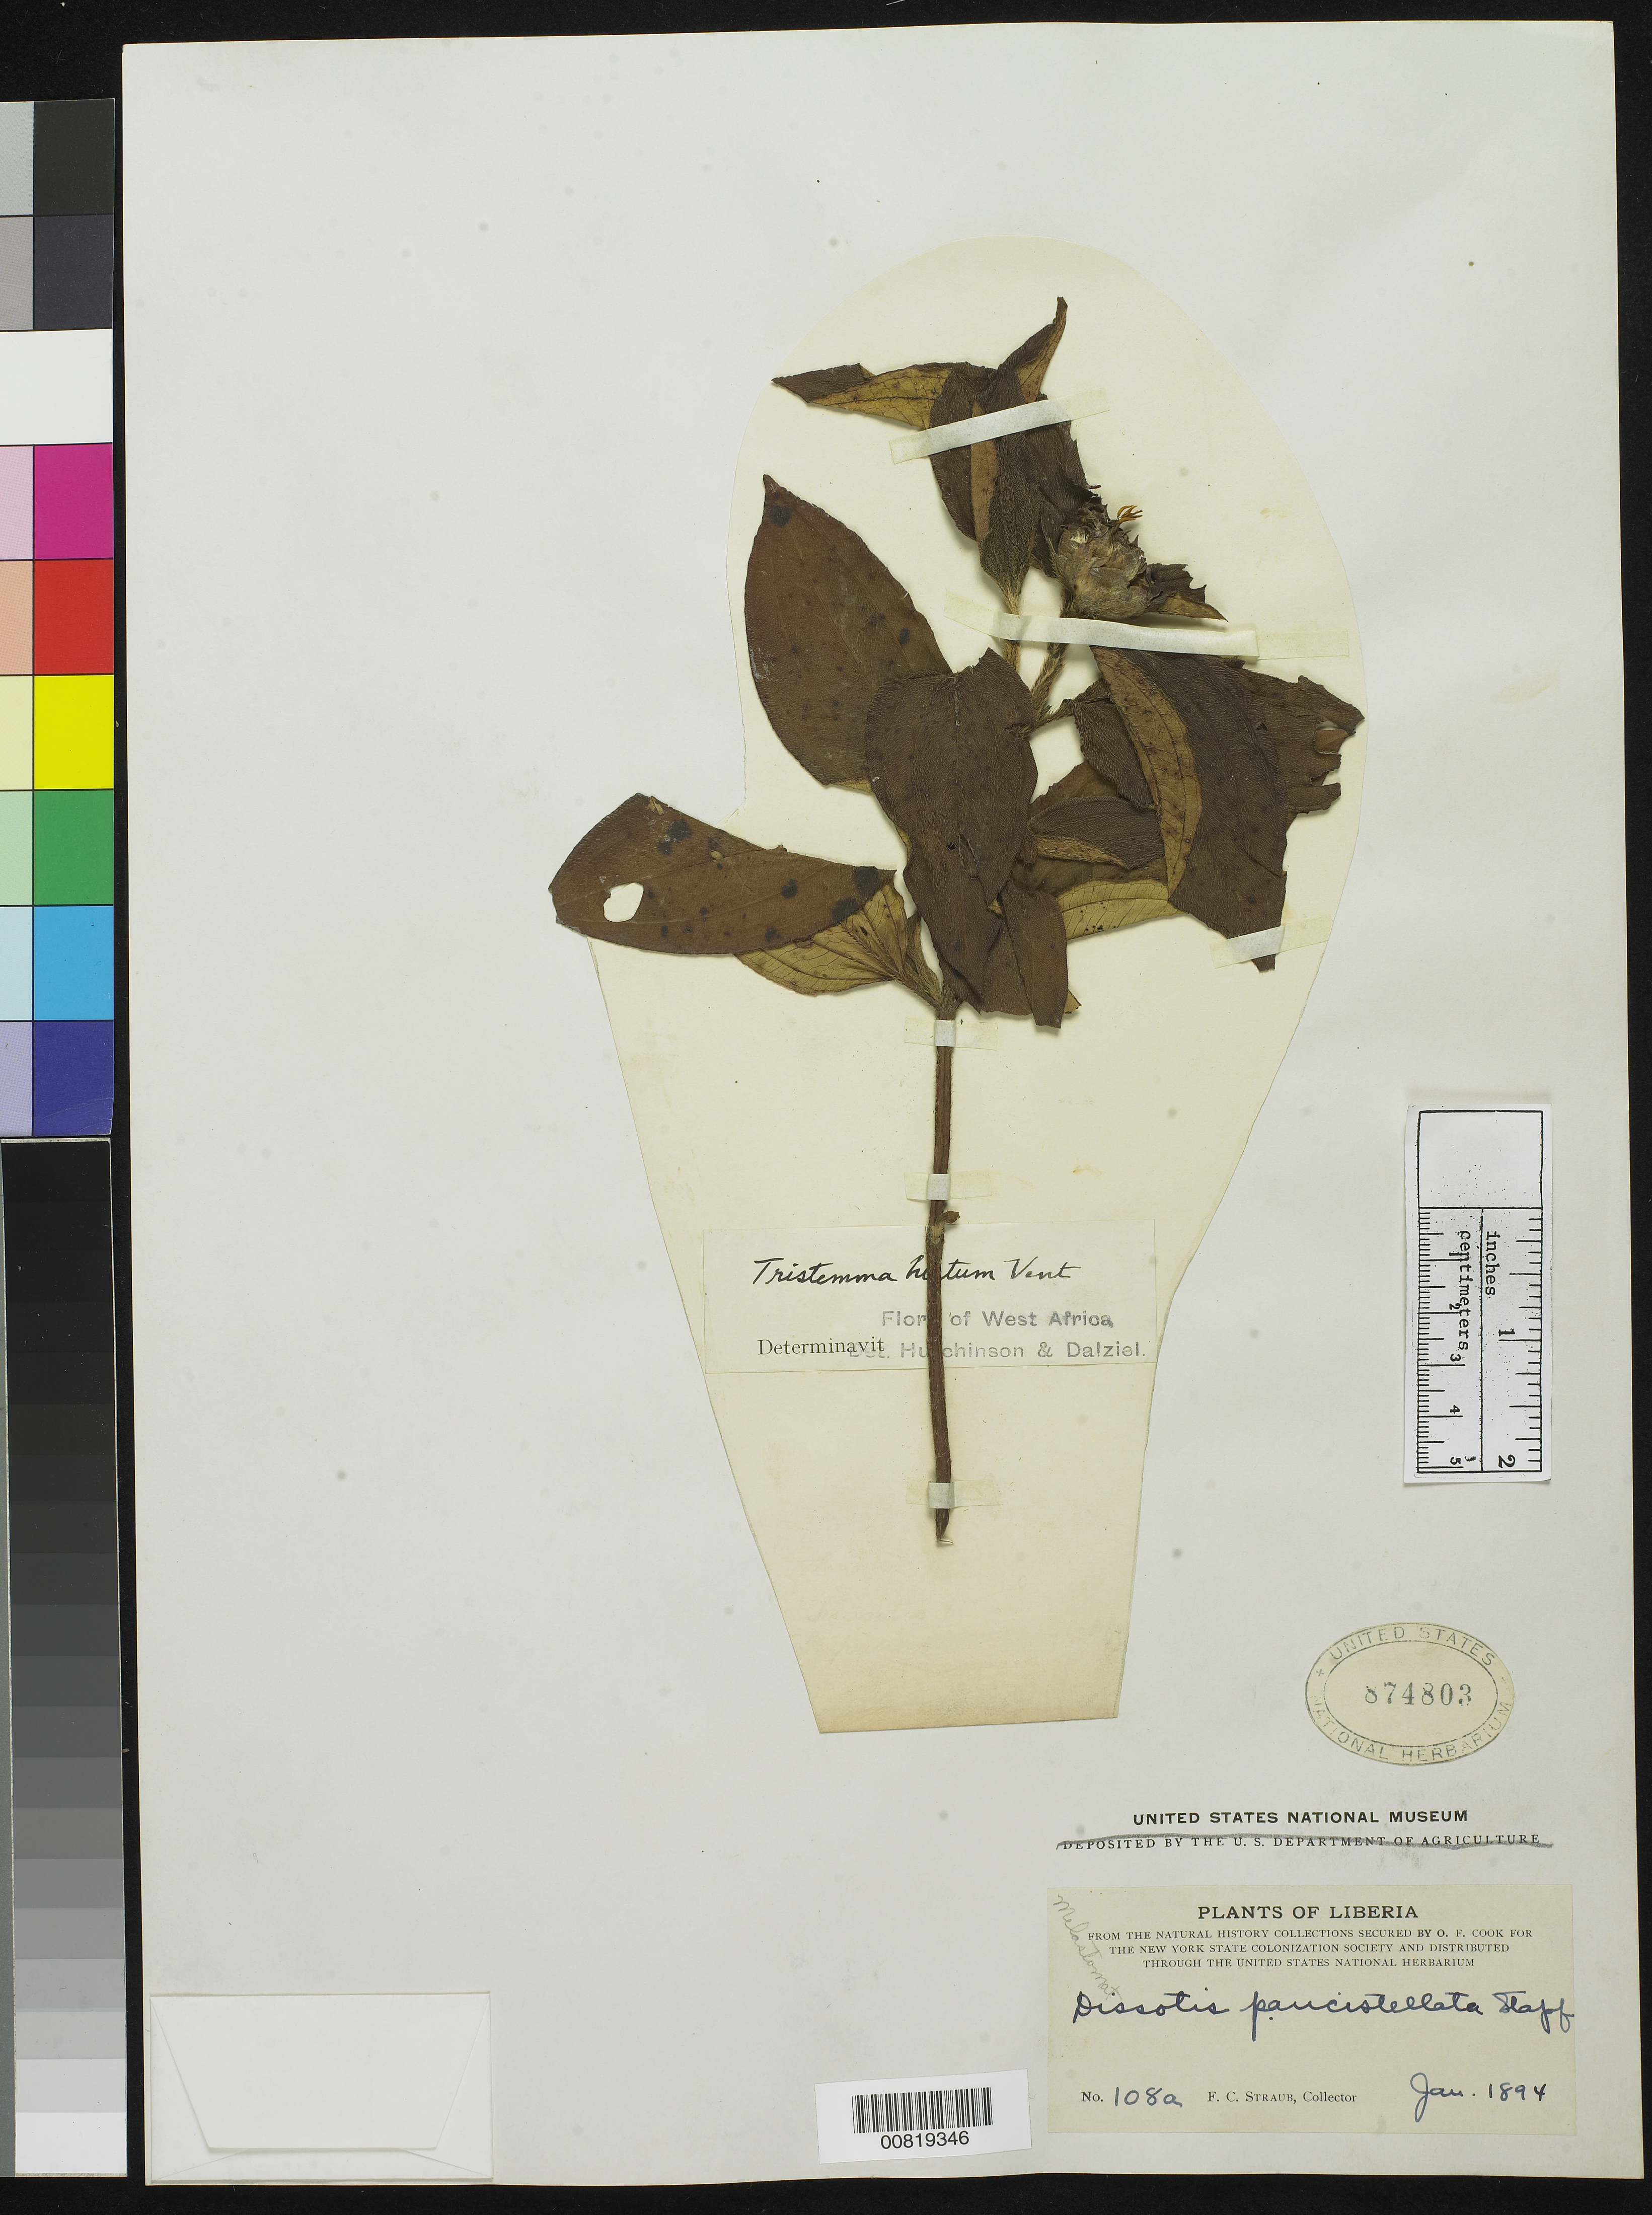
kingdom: Plantae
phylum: Tracheophyta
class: Magnoliopsida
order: Myrtales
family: Melastomataceae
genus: Tristemma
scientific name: Tristemma hirtum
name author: P. Beauv.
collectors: F. Straub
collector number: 108a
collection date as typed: Jan 1894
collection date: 1894-01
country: Liberia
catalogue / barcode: US 874803